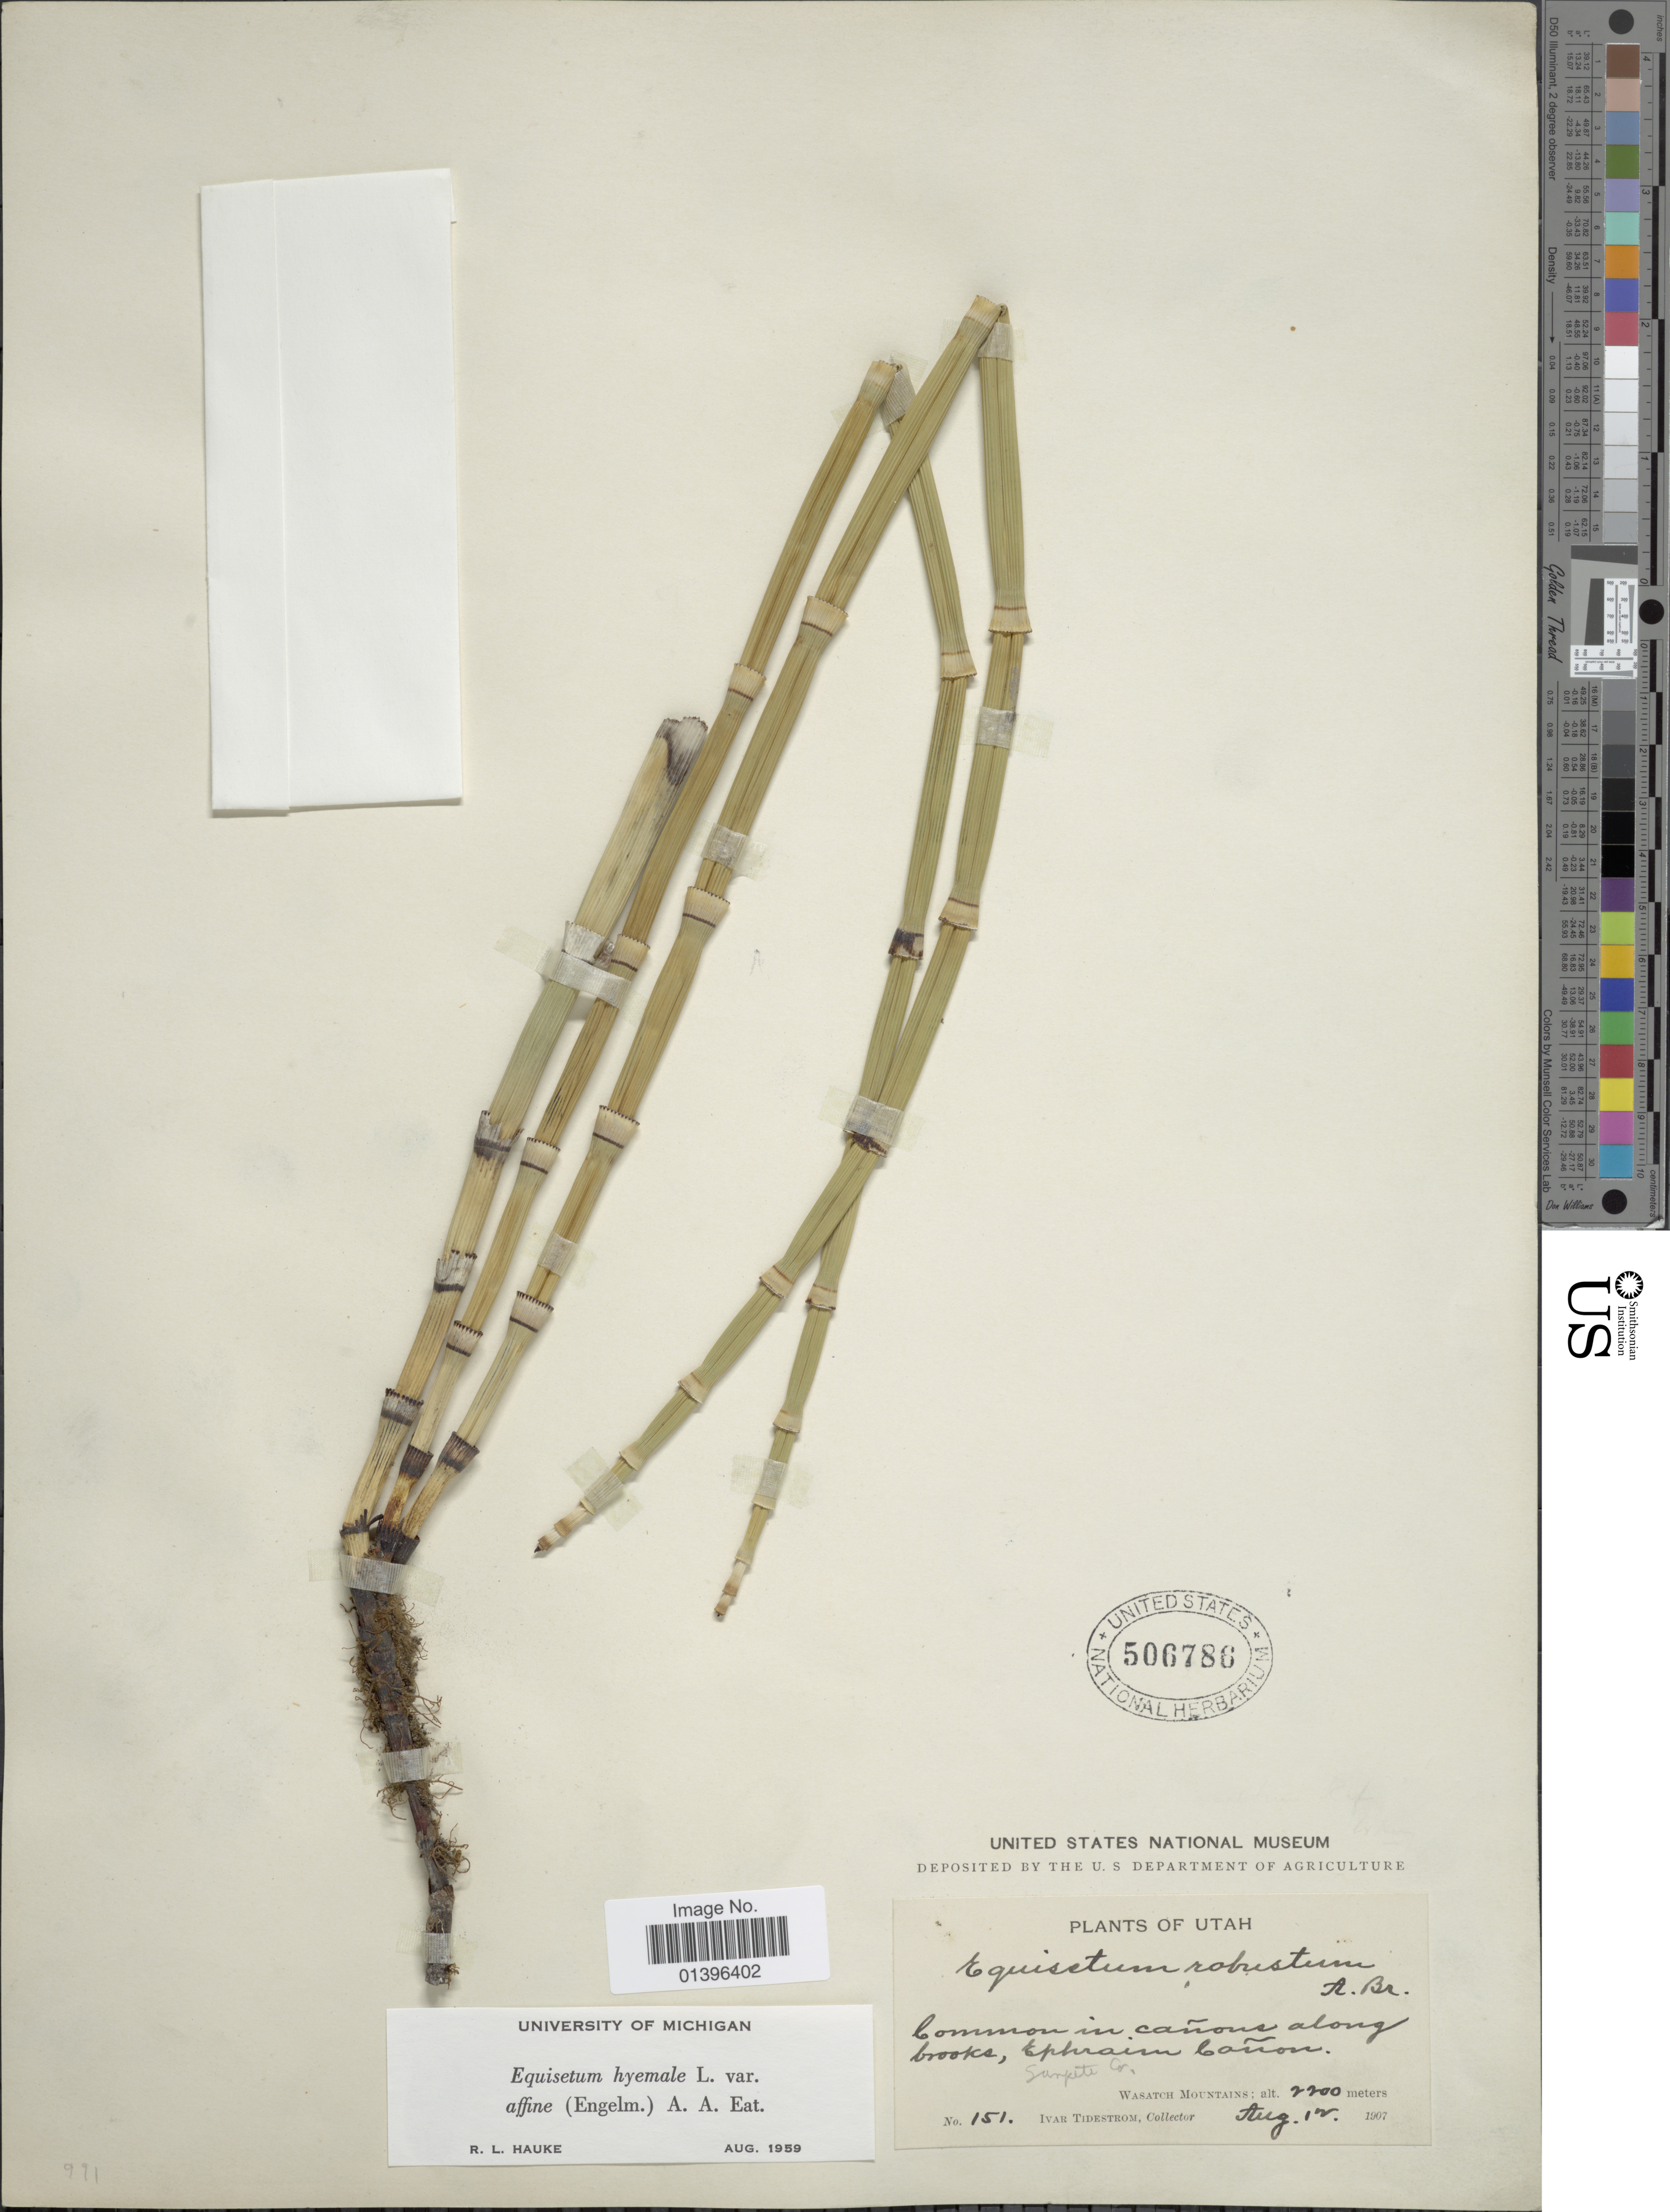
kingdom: Plantae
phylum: Tracheophyta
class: Polypodiopsida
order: Equisetales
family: Equisetaceae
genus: Equisetum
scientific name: Equisetum hyemale var. affine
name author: (Engelm.) A.A. Eaton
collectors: I. F. Tidestrom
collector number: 151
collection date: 1907-08-12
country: United States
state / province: Utah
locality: Common in cañons along brooks, Ephraim Cañon, Sanpete Co. Wasatch Mountains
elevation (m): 2200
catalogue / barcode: US 506786